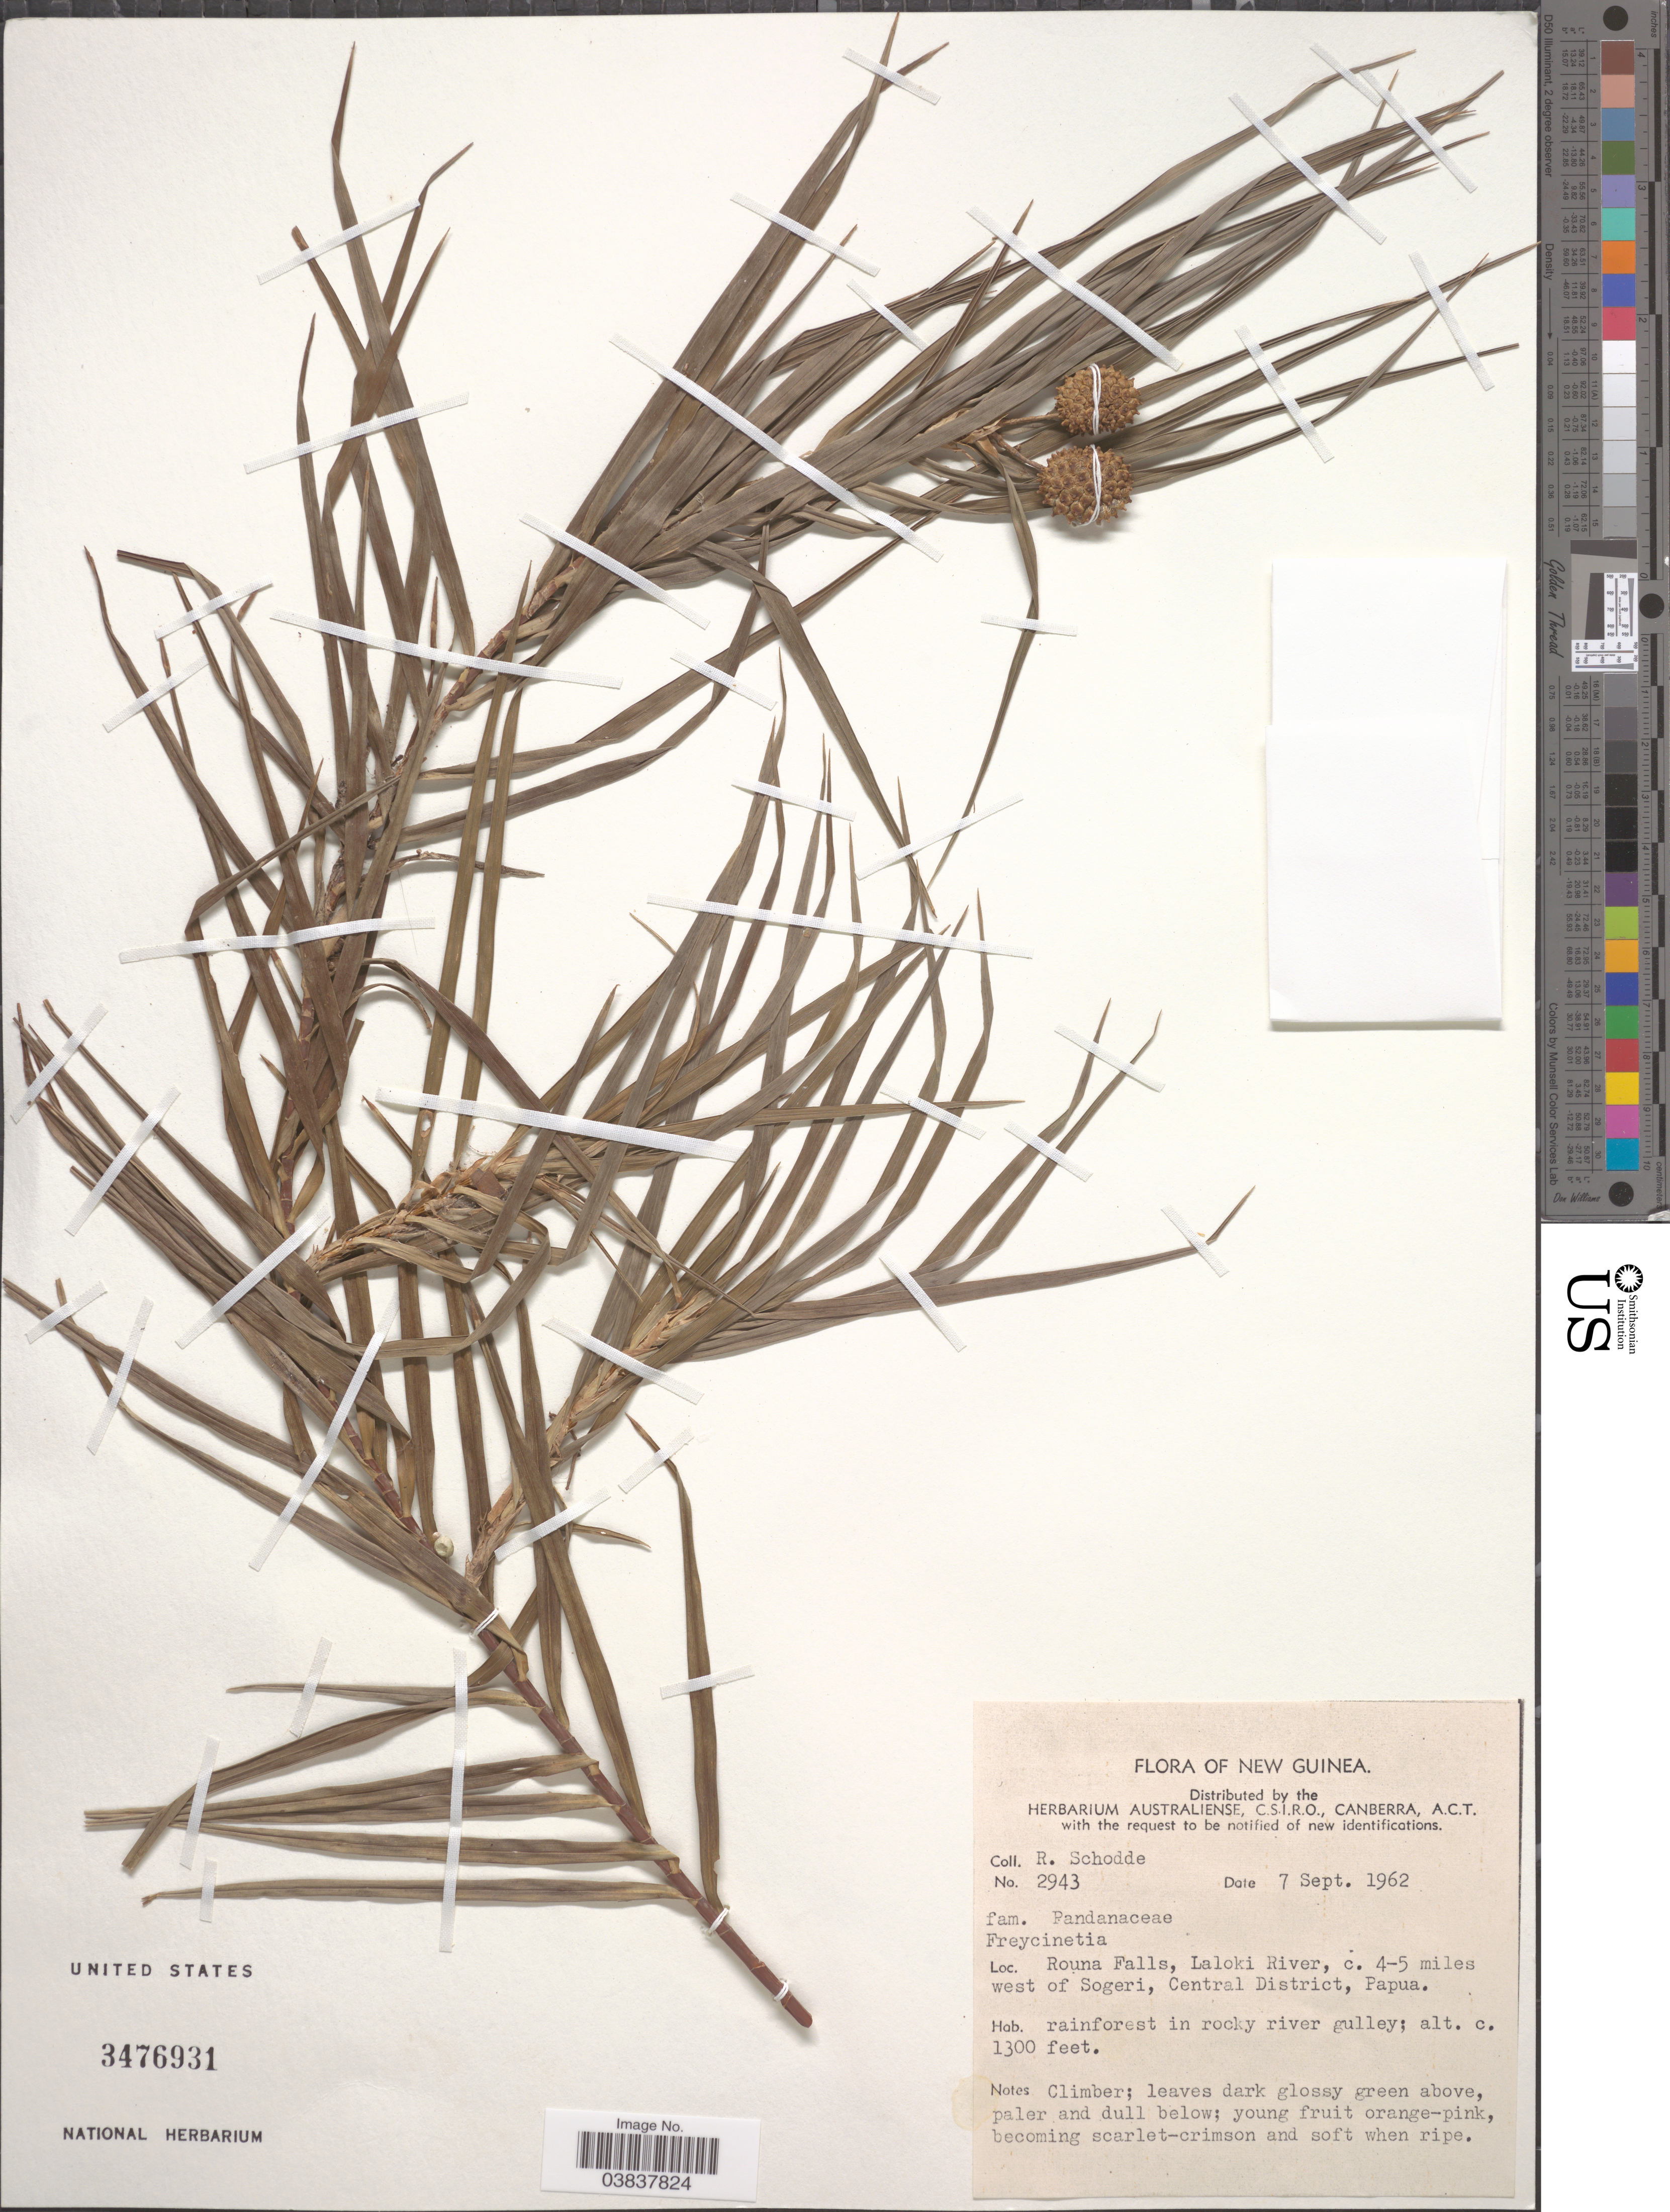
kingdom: Plantae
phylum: Tracheophyta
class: Liliopsida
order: Pandanales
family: Pandanaceae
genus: Freycinetia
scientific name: Freycinetia sp.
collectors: R. Schodde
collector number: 2943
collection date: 1962-09-07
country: Papua New Guinea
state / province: Central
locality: New Guinea. Rouna Falls, Laloki River, c. 4-5 miles west of Sogeri, Central District.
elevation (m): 396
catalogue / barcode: US 3476931